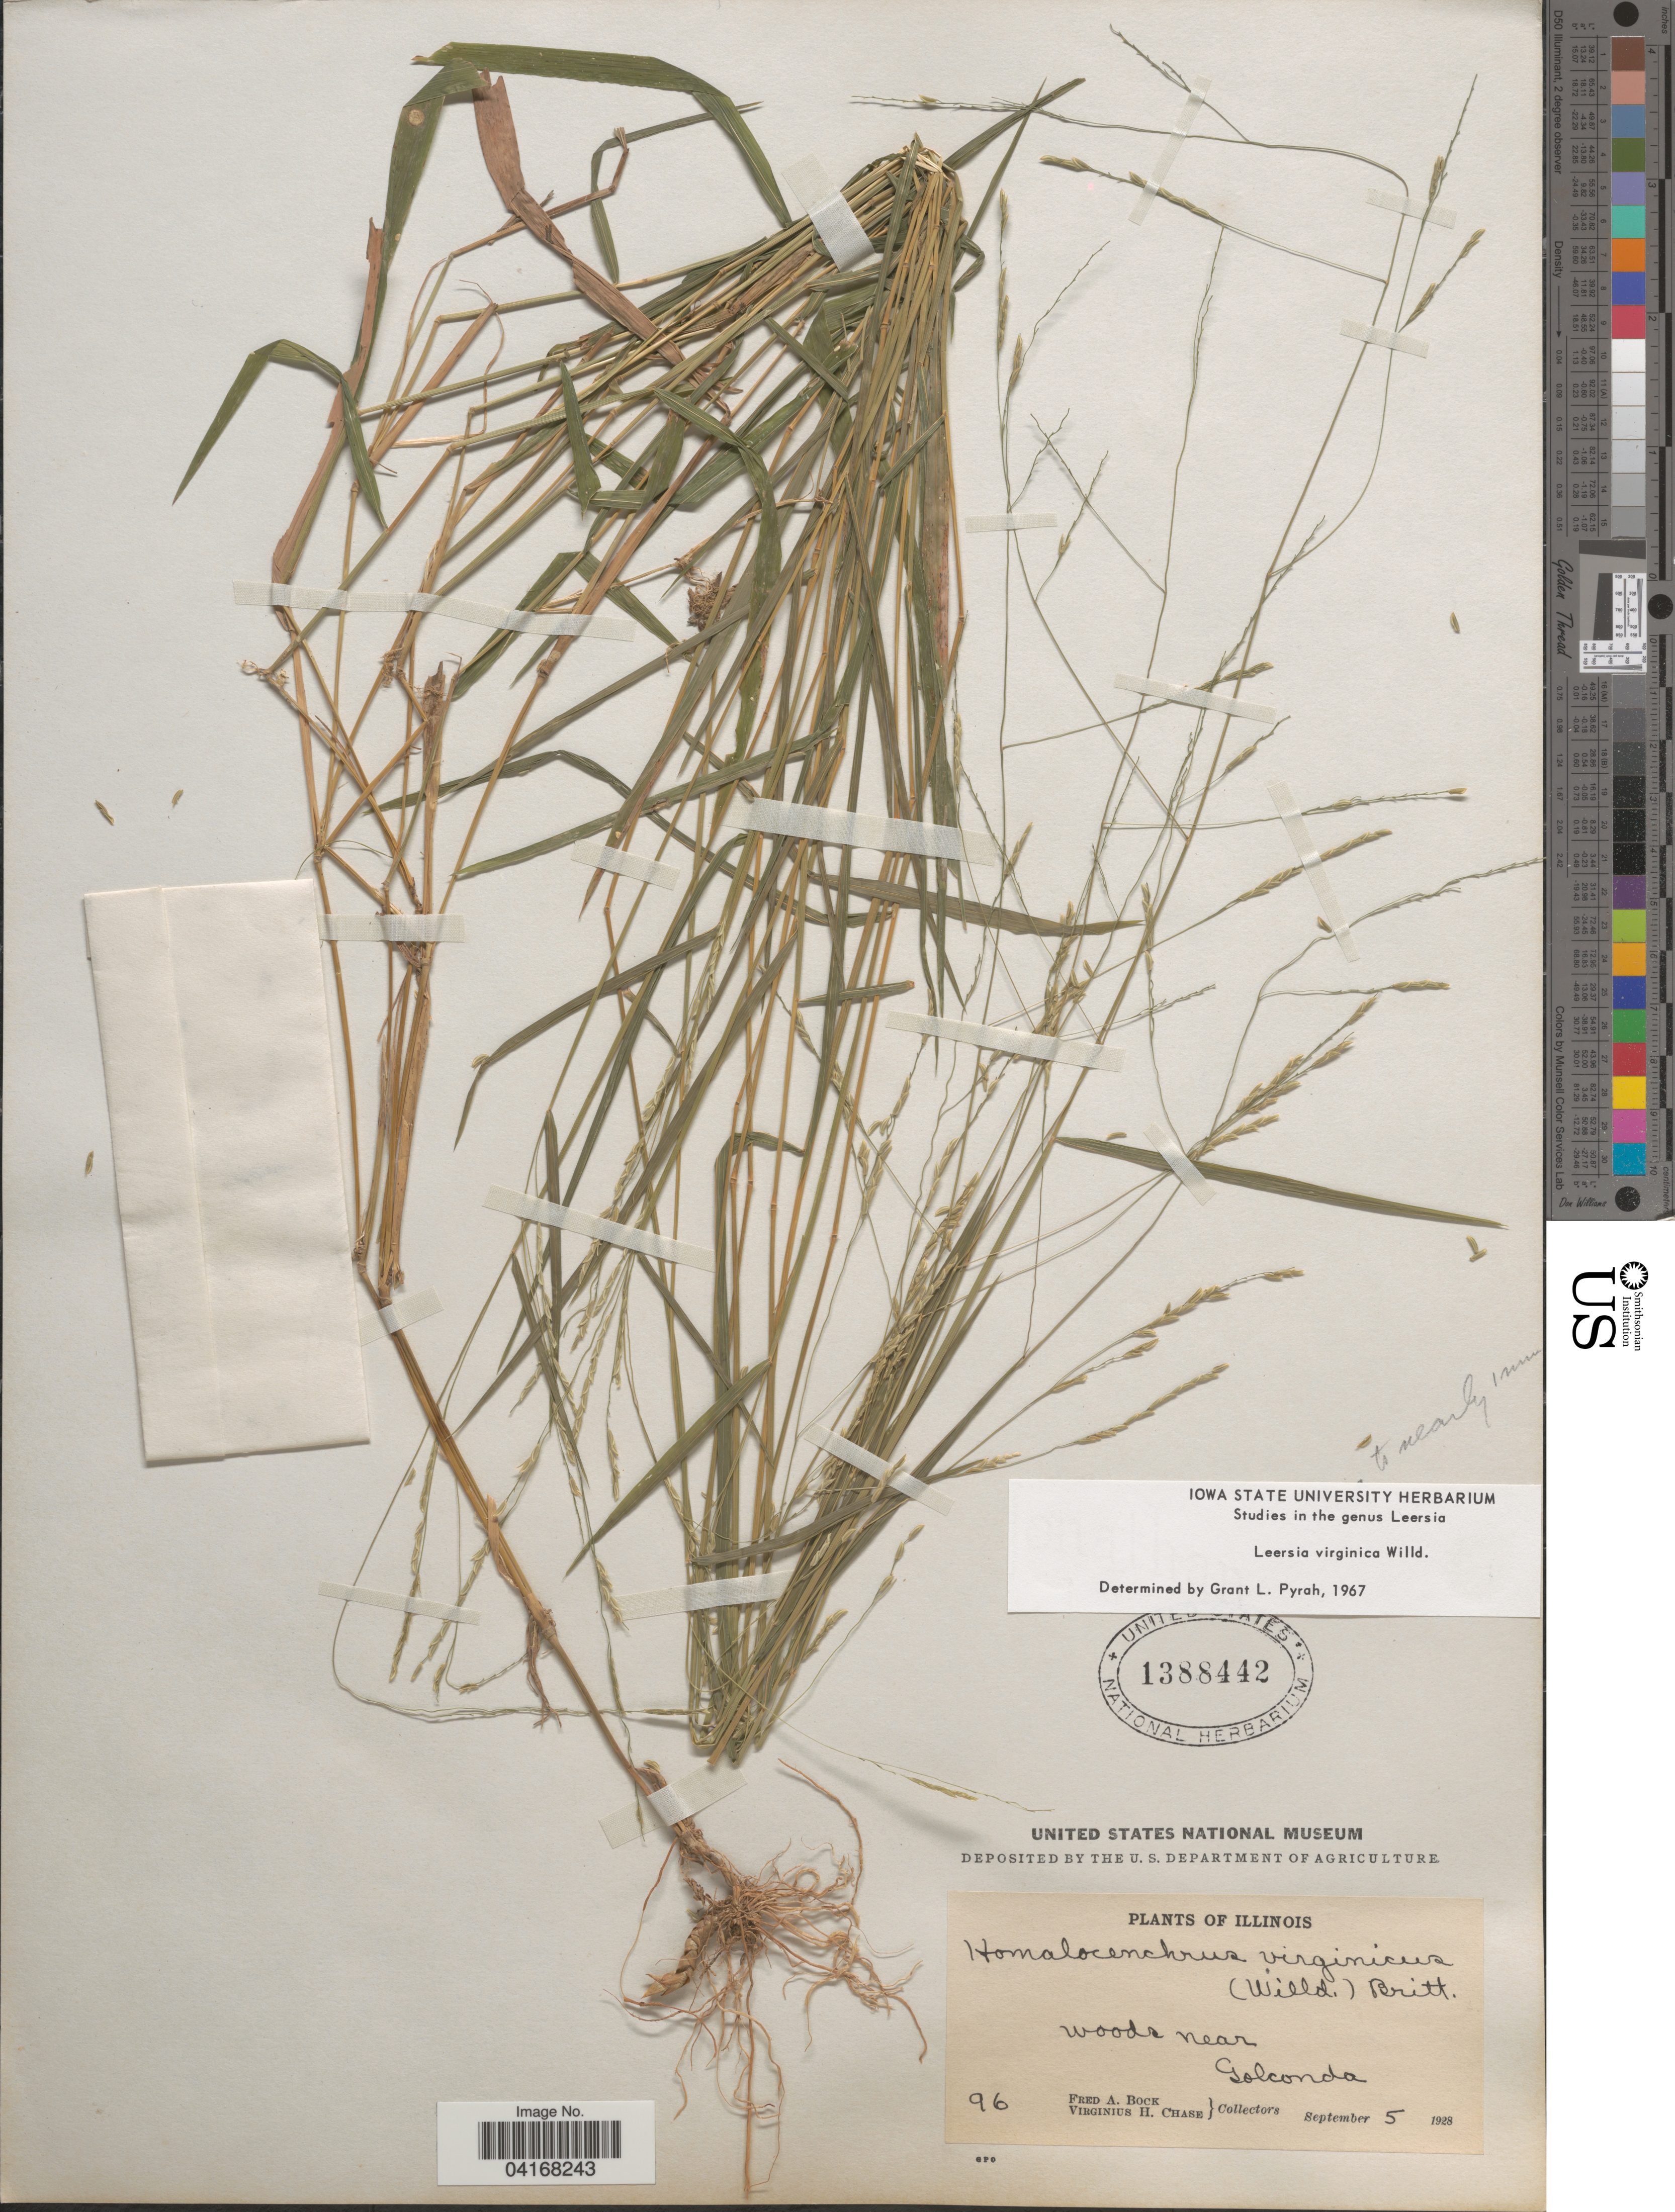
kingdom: Plantae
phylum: Tracheophyta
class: Liliopsida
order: Poales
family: Poaceae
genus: Leersia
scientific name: Leersia virginica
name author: Willd.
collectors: F. Bock & V. H. Chase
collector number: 96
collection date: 1928-09-05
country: United States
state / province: Illinois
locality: Woods near Golconda.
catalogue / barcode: US 1388442